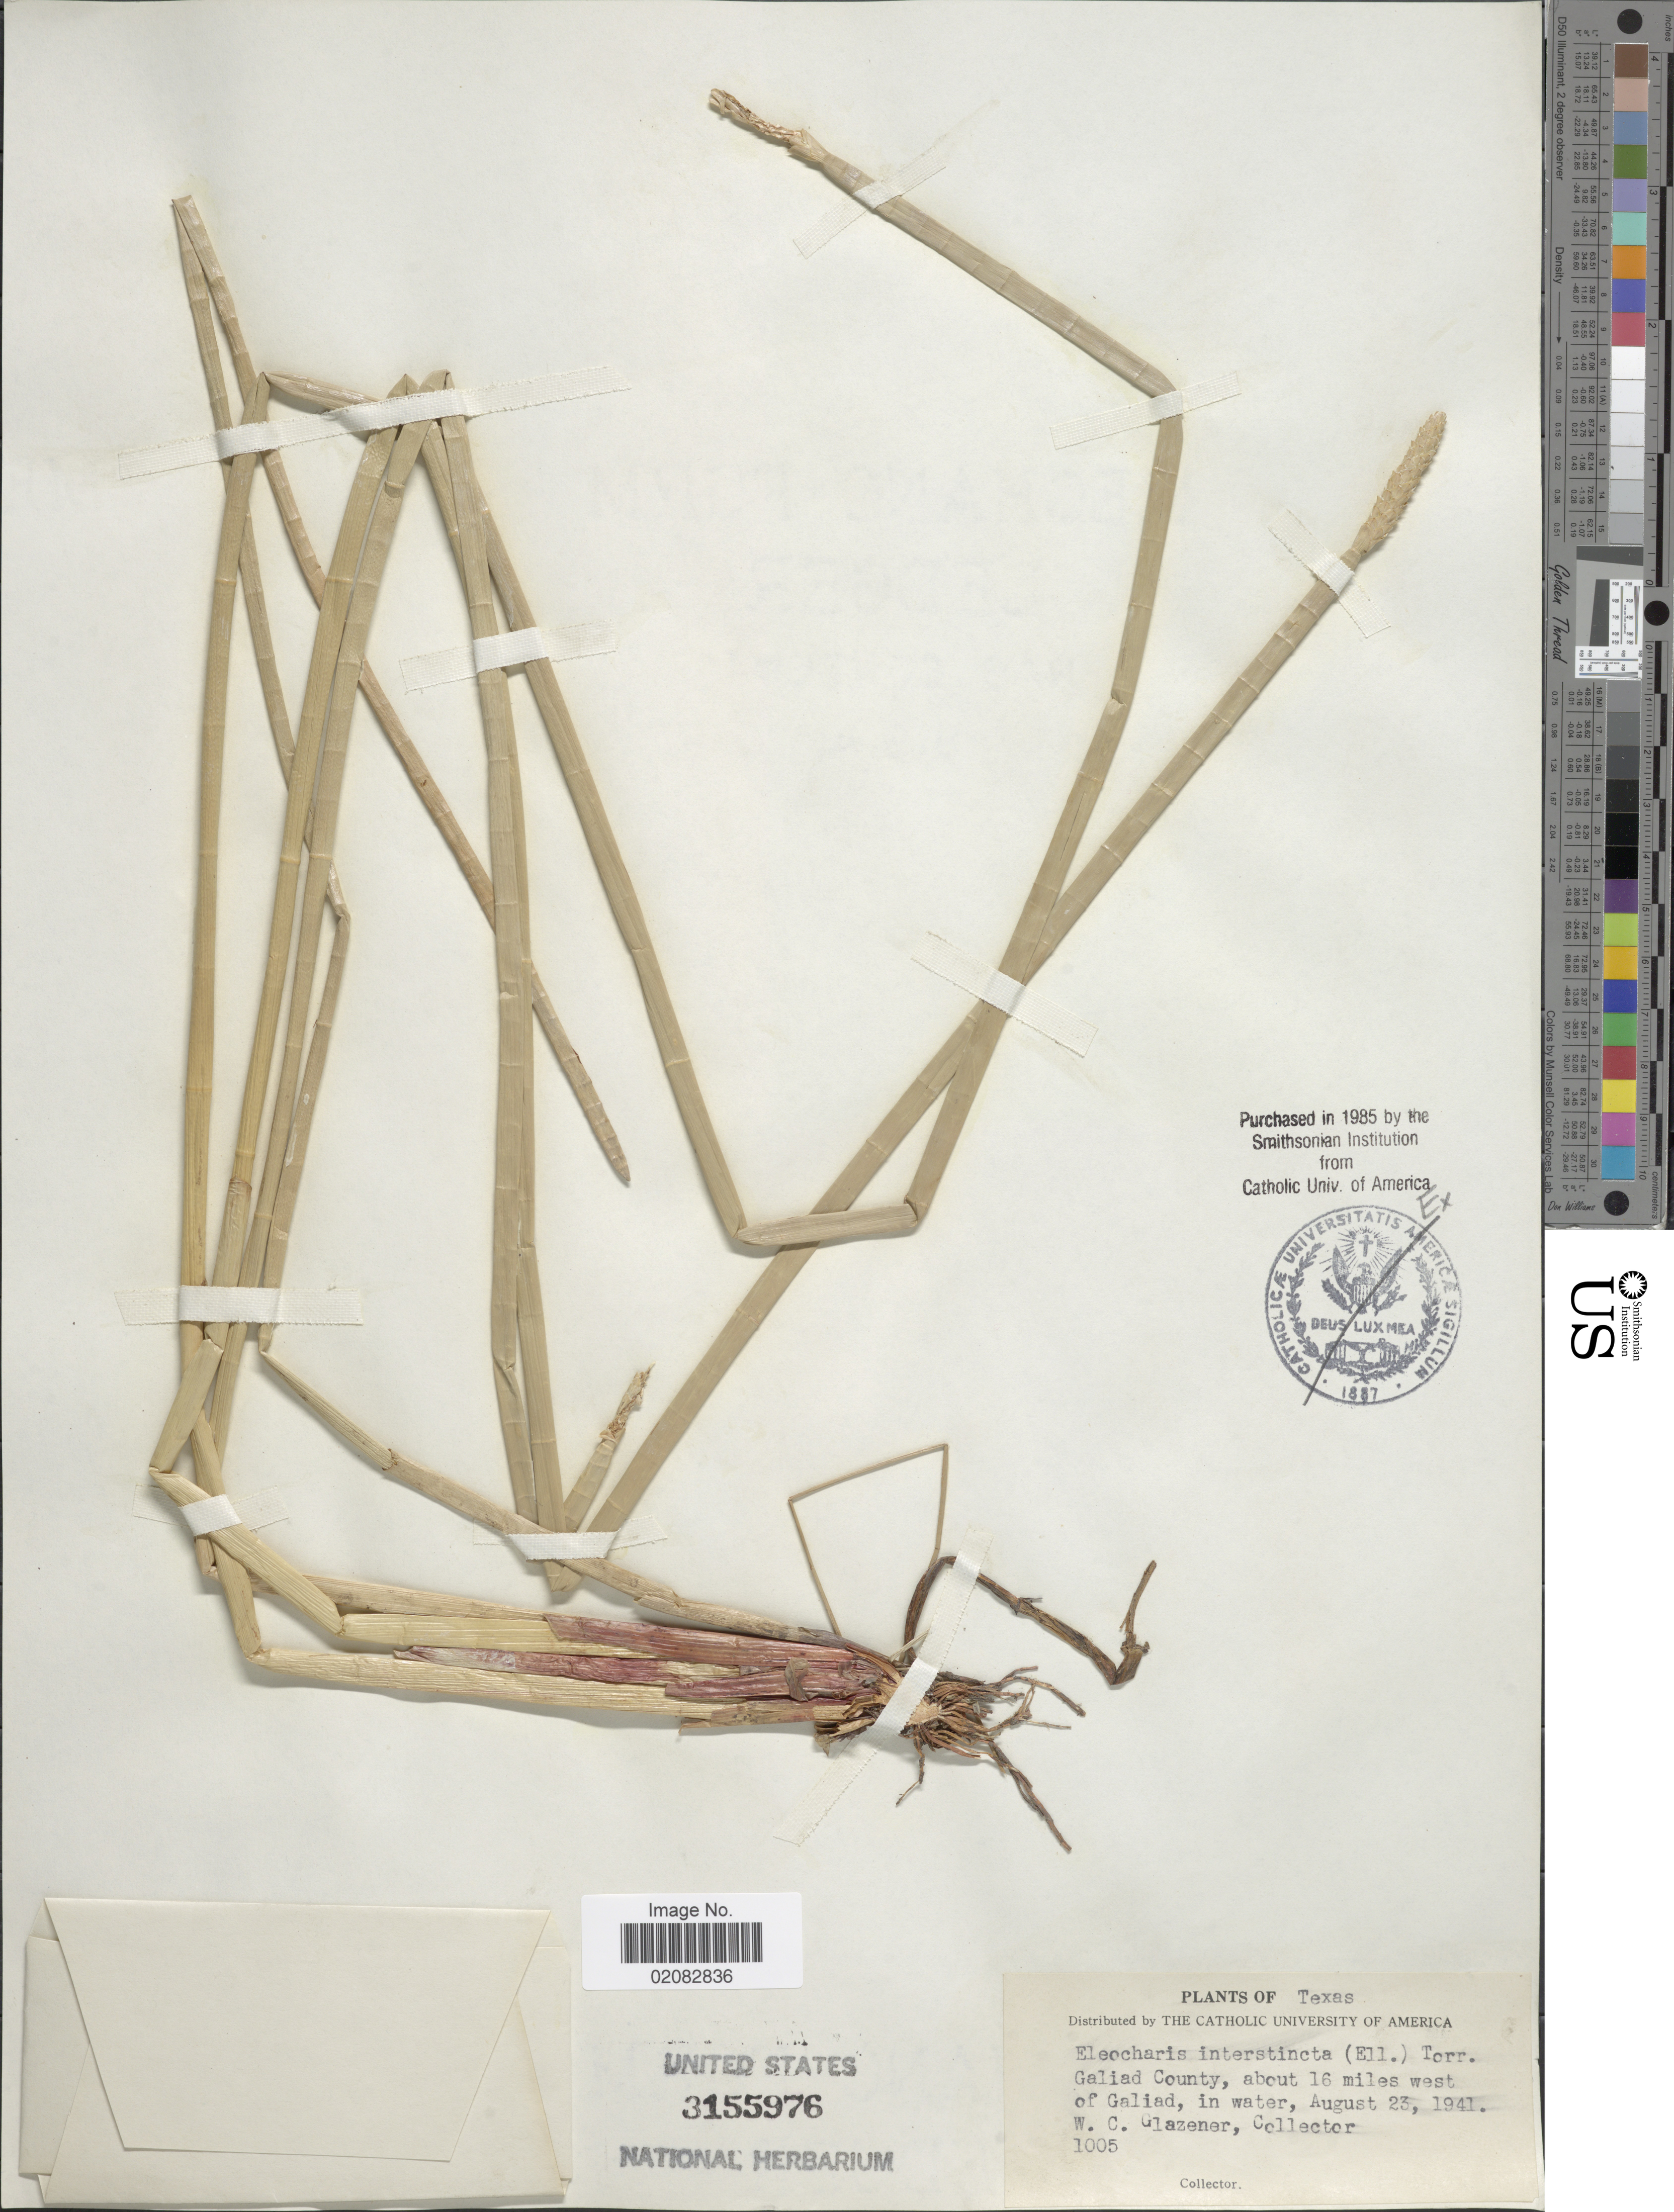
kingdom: Plantae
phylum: Tracheophyta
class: Liliopsida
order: Poales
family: Cyperaceae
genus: Eleocharis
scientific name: Eleocharis interstincta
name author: (Vahl) Roem. & Schult.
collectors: W. Glazener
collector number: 1005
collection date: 1941-08-23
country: United States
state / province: Texas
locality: Galiad County, about 16 miles west of Galiad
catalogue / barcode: US 3155976